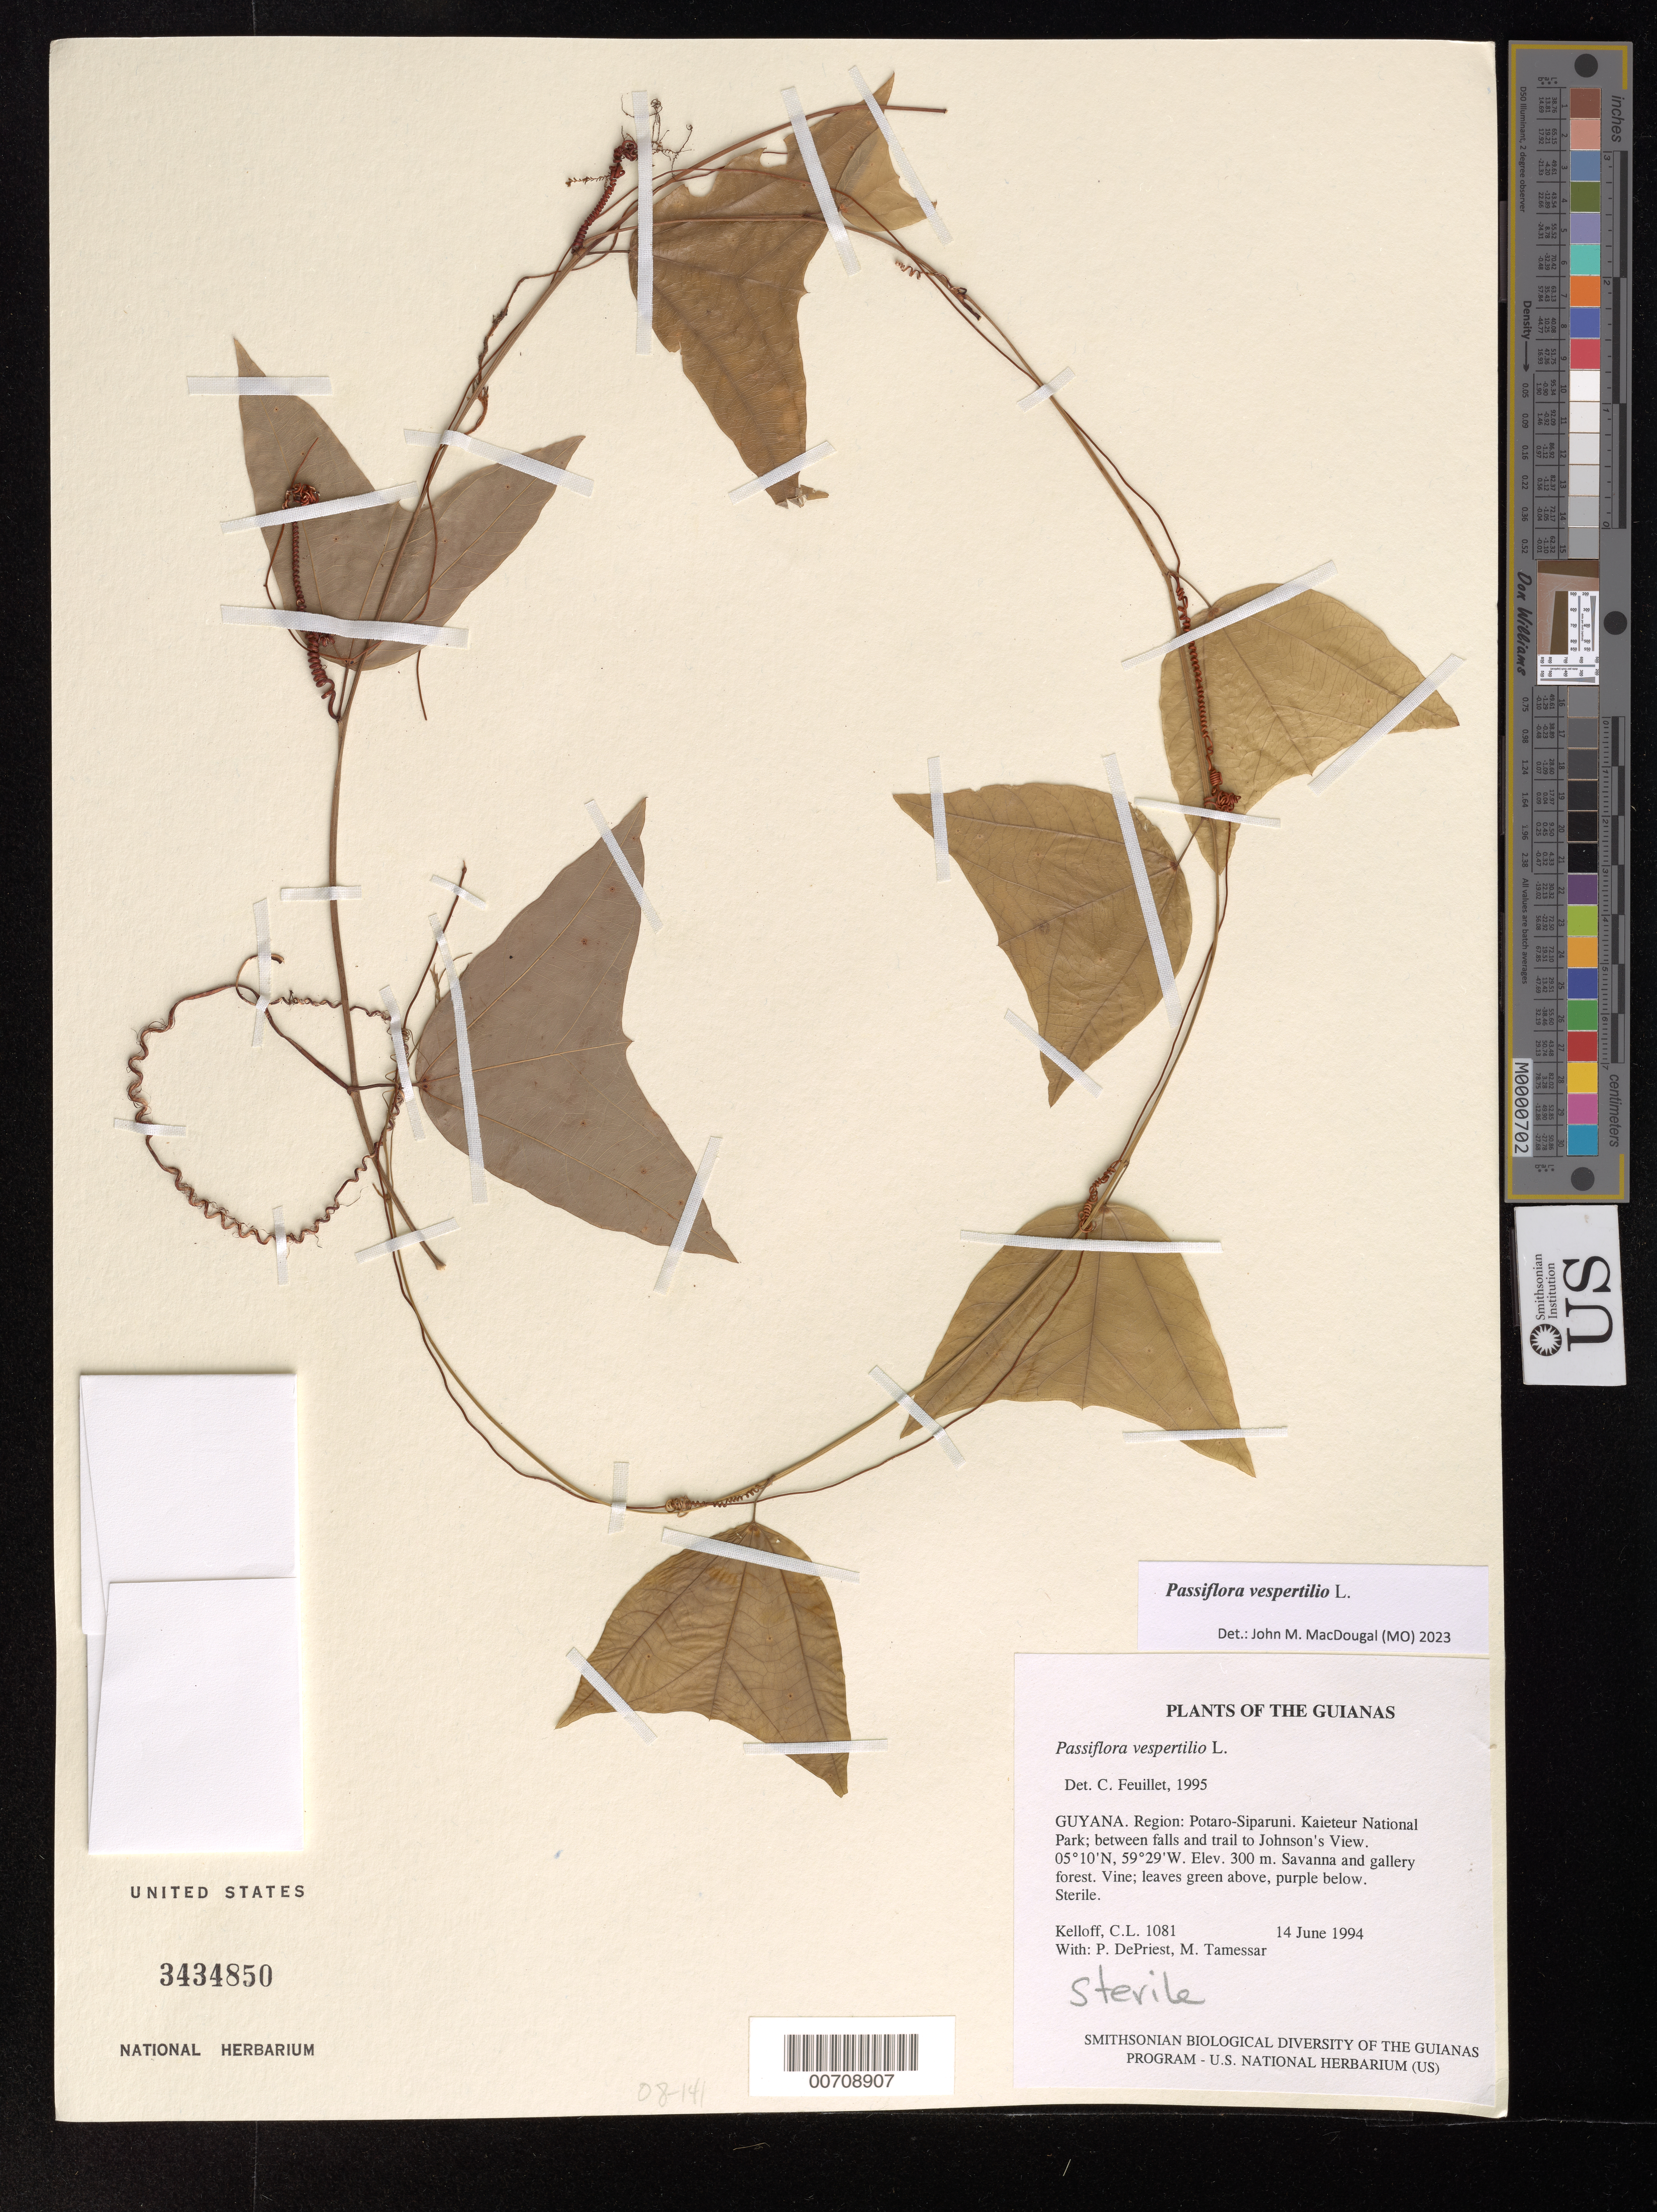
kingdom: Plantae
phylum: Tracheophyta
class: Magnoliopsida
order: Malpighiales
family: Passifloraceae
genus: Passiflora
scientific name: Passiflora vespertilio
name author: L.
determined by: Feuillet, C.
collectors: C. L. Kelloff, P. DePriest & M. Tamessar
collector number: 1081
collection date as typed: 14 June 1994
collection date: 1994-06-14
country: Guyana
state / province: Potaro-Siparuni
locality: Kaieteur National Park; between falls and trail to Johnson's View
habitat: Savanna and gallery forest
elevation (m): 300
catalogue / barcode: US 3434850